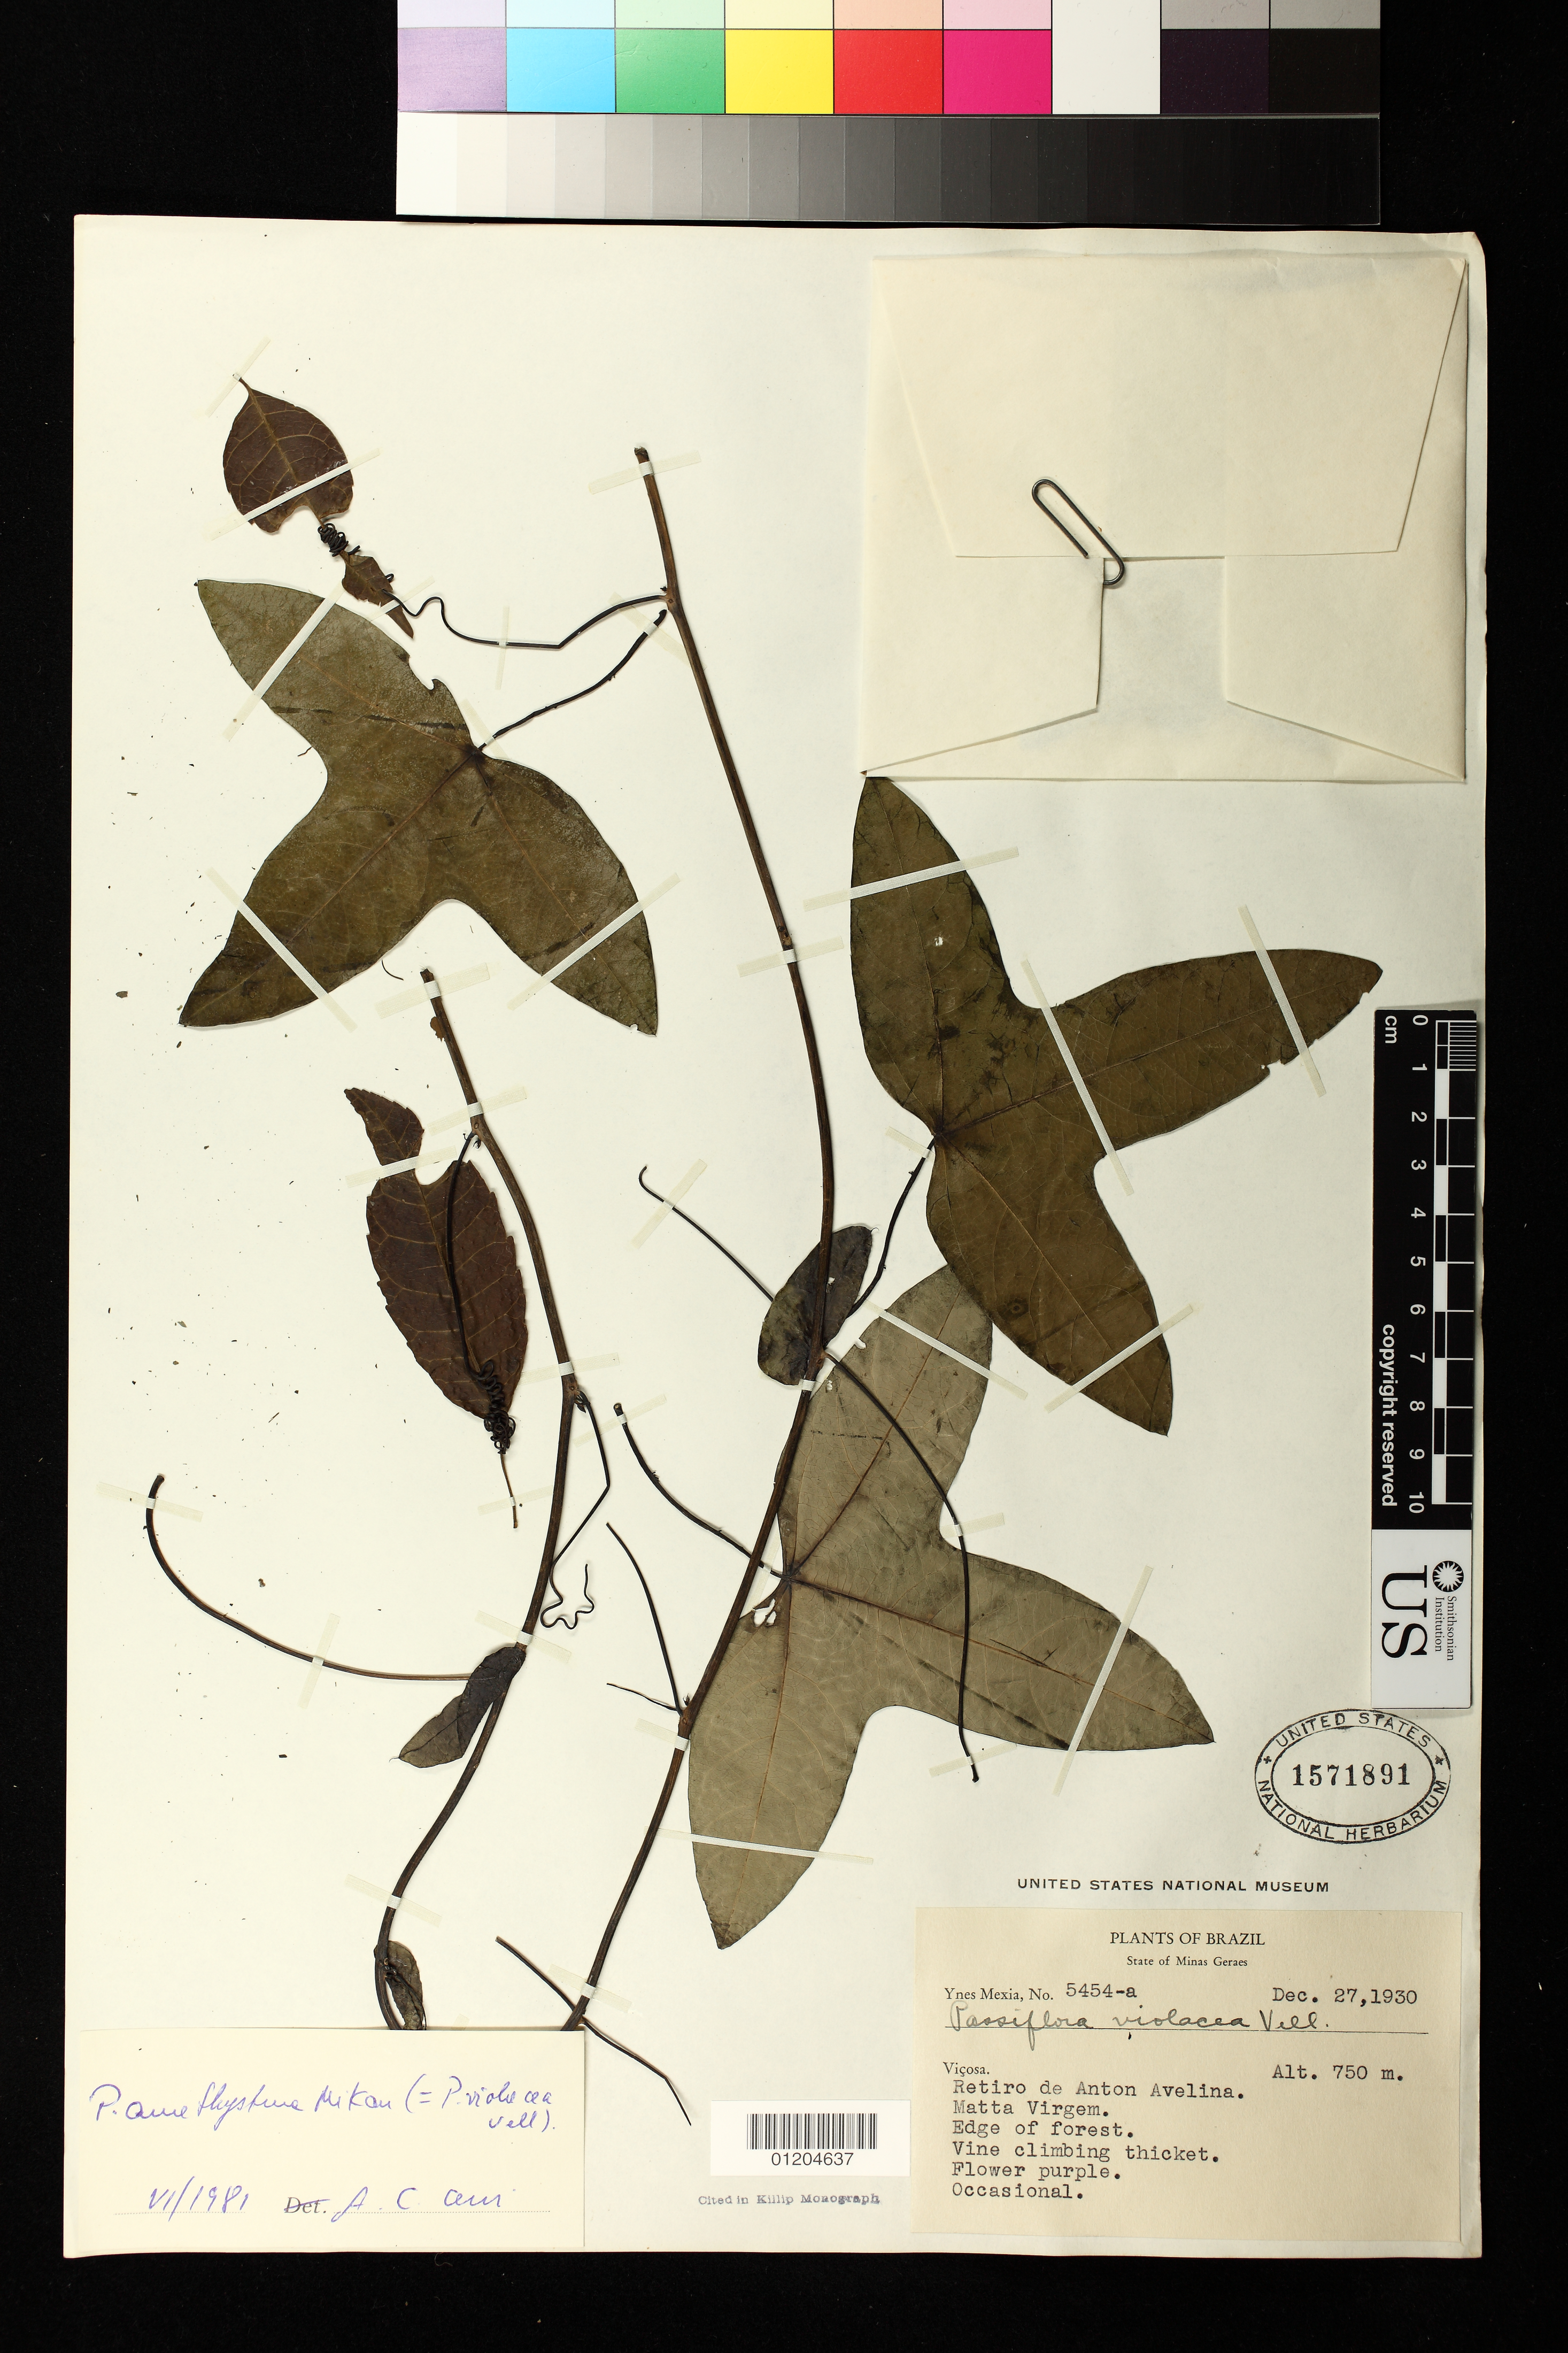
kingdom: Plantae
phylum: Tracheophyta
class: Magnoliopsida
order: Malpighiales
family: Passifloraceae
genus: Passiflora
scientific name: Passiflora amethystina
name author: J.C. Mikan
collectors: Y. Mexia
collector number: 5454-a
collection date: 1930-12-27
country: Brazil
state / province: Minas Gerais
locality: Vicosa.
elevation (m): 750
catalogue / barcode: US 1571891